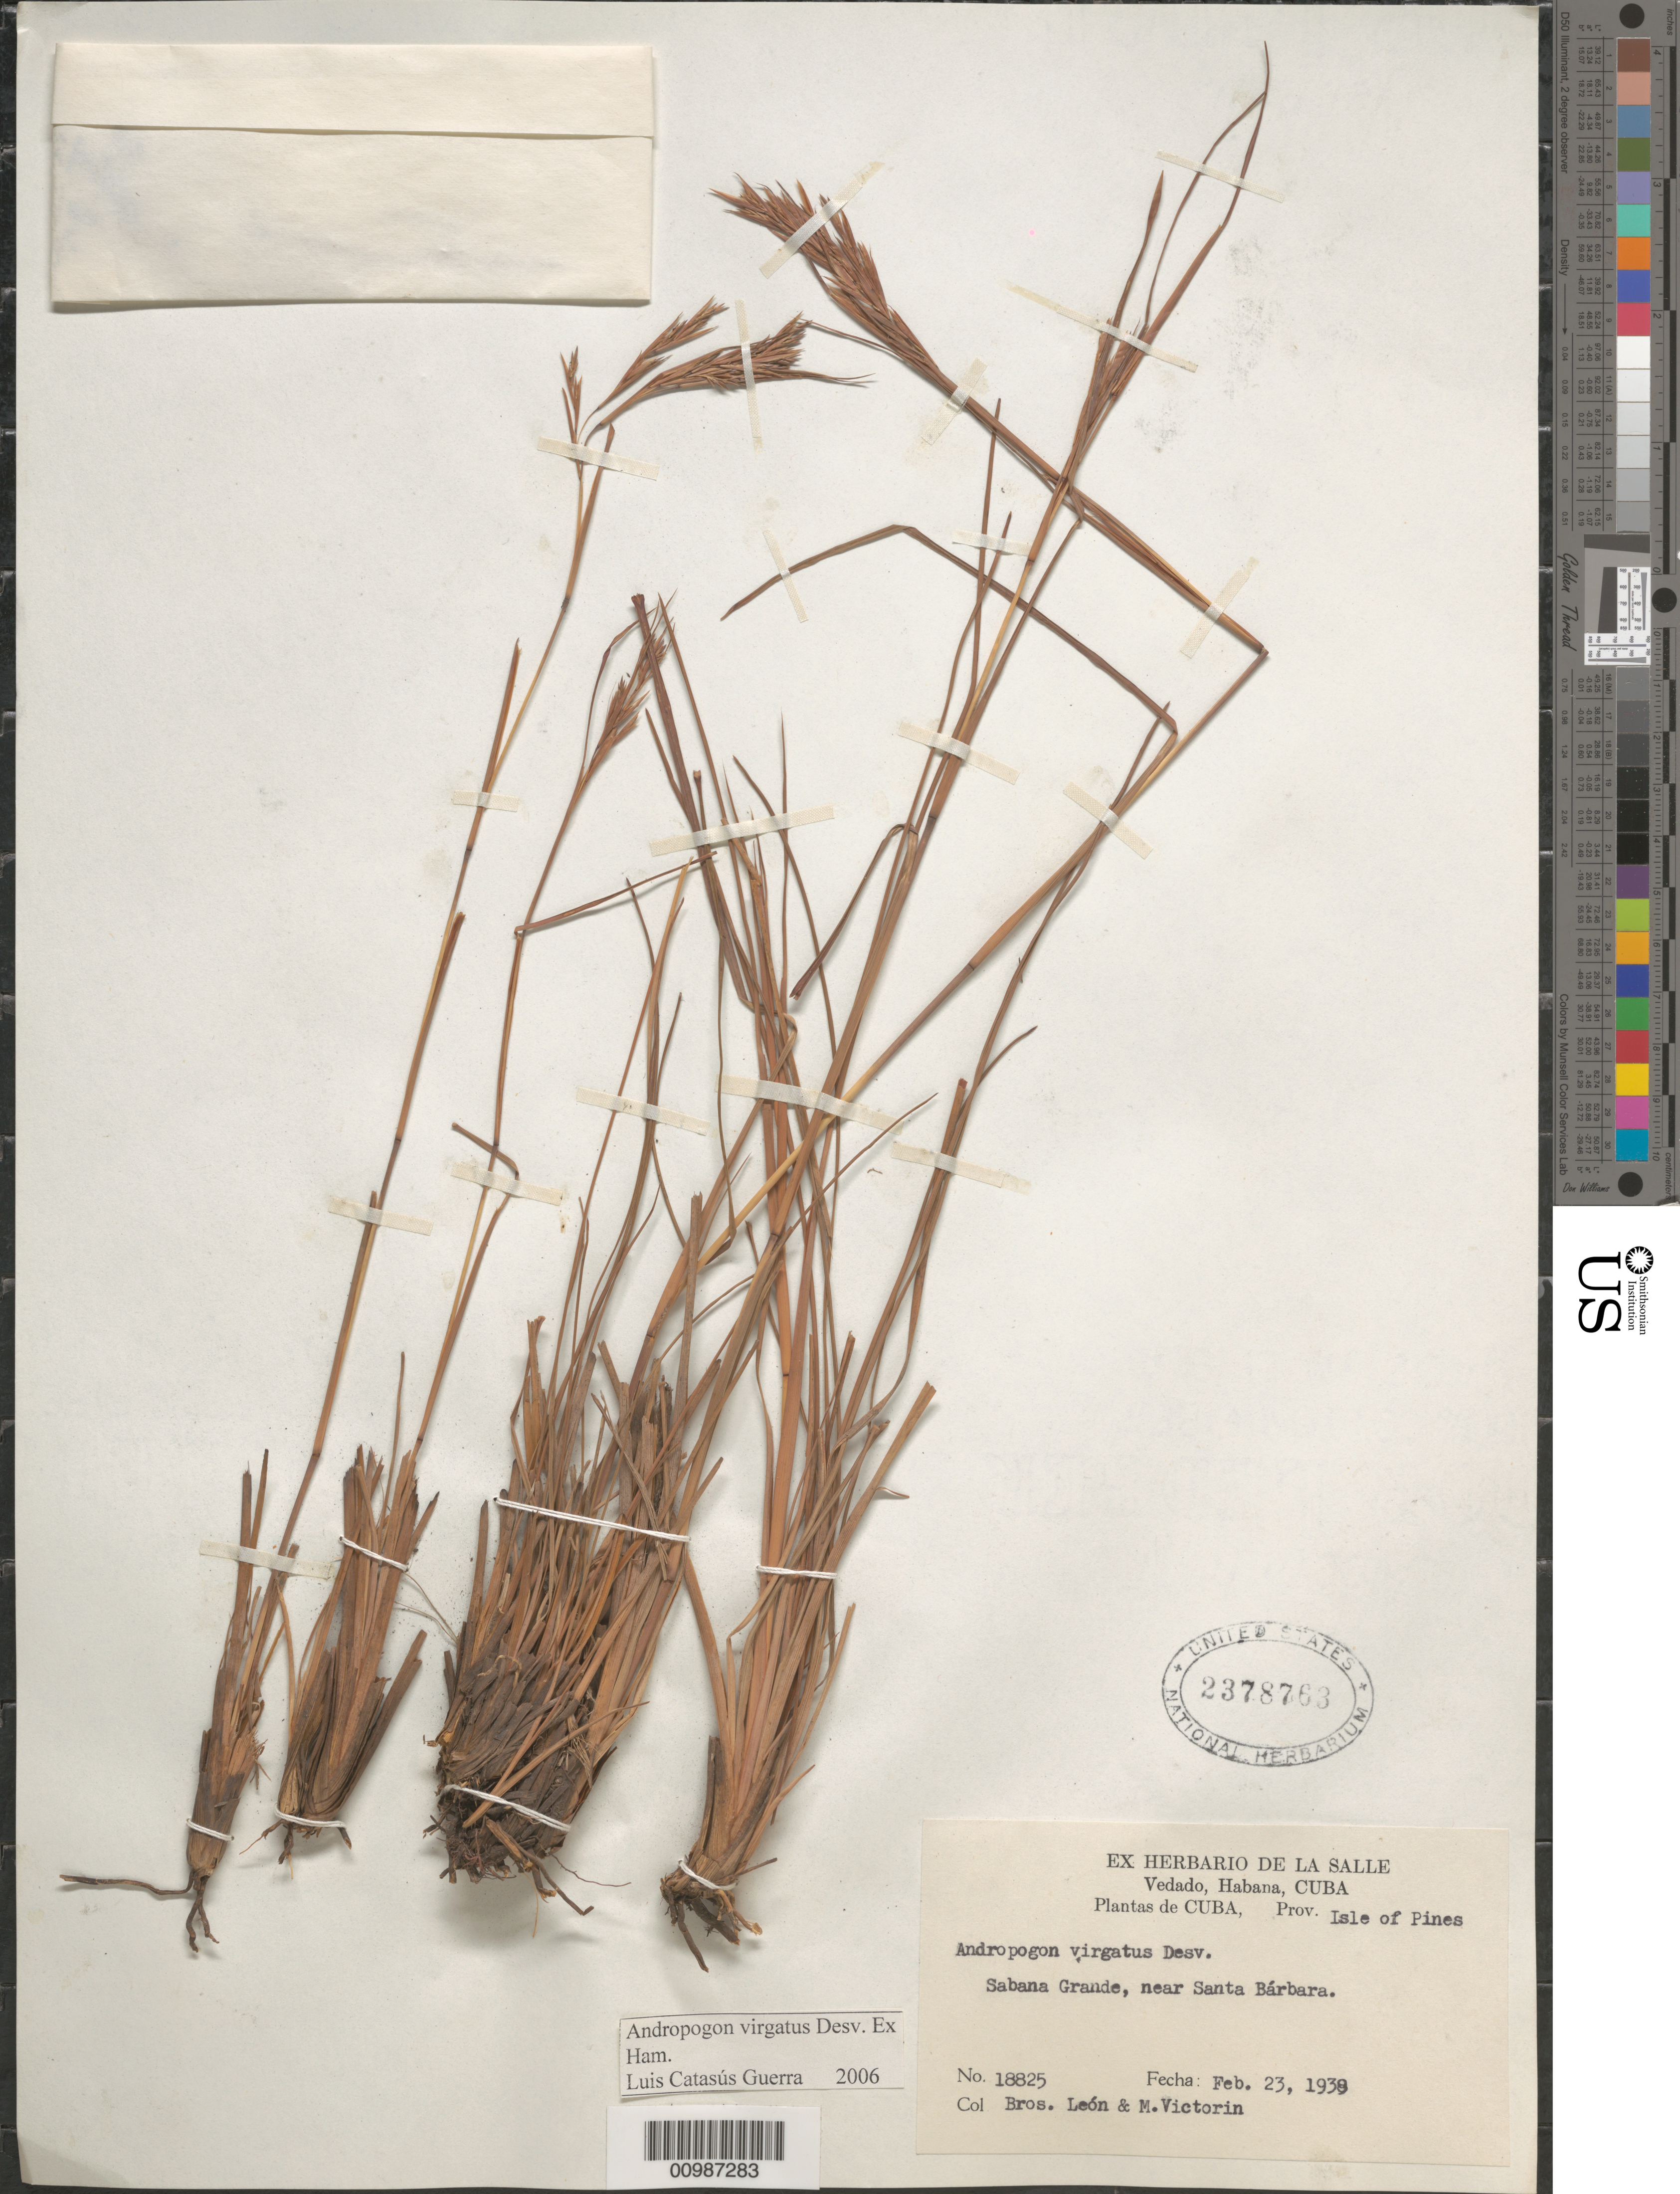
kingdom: Plantae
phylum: Tracheophyta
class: Liliopsida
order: Poales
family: Poaceae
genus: Andropogon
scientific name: Andropogon virgatus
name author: Desv. ex Ham.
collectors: Bro. León & F. Victorin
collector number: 18825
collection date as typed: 23 Feb 1939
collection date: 1939-02-23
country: Cuba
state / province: Isla de la Juventud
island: Isla de la Juventud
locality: [Isle of Pines], Near Santa Barbara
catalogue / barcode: US 2378763